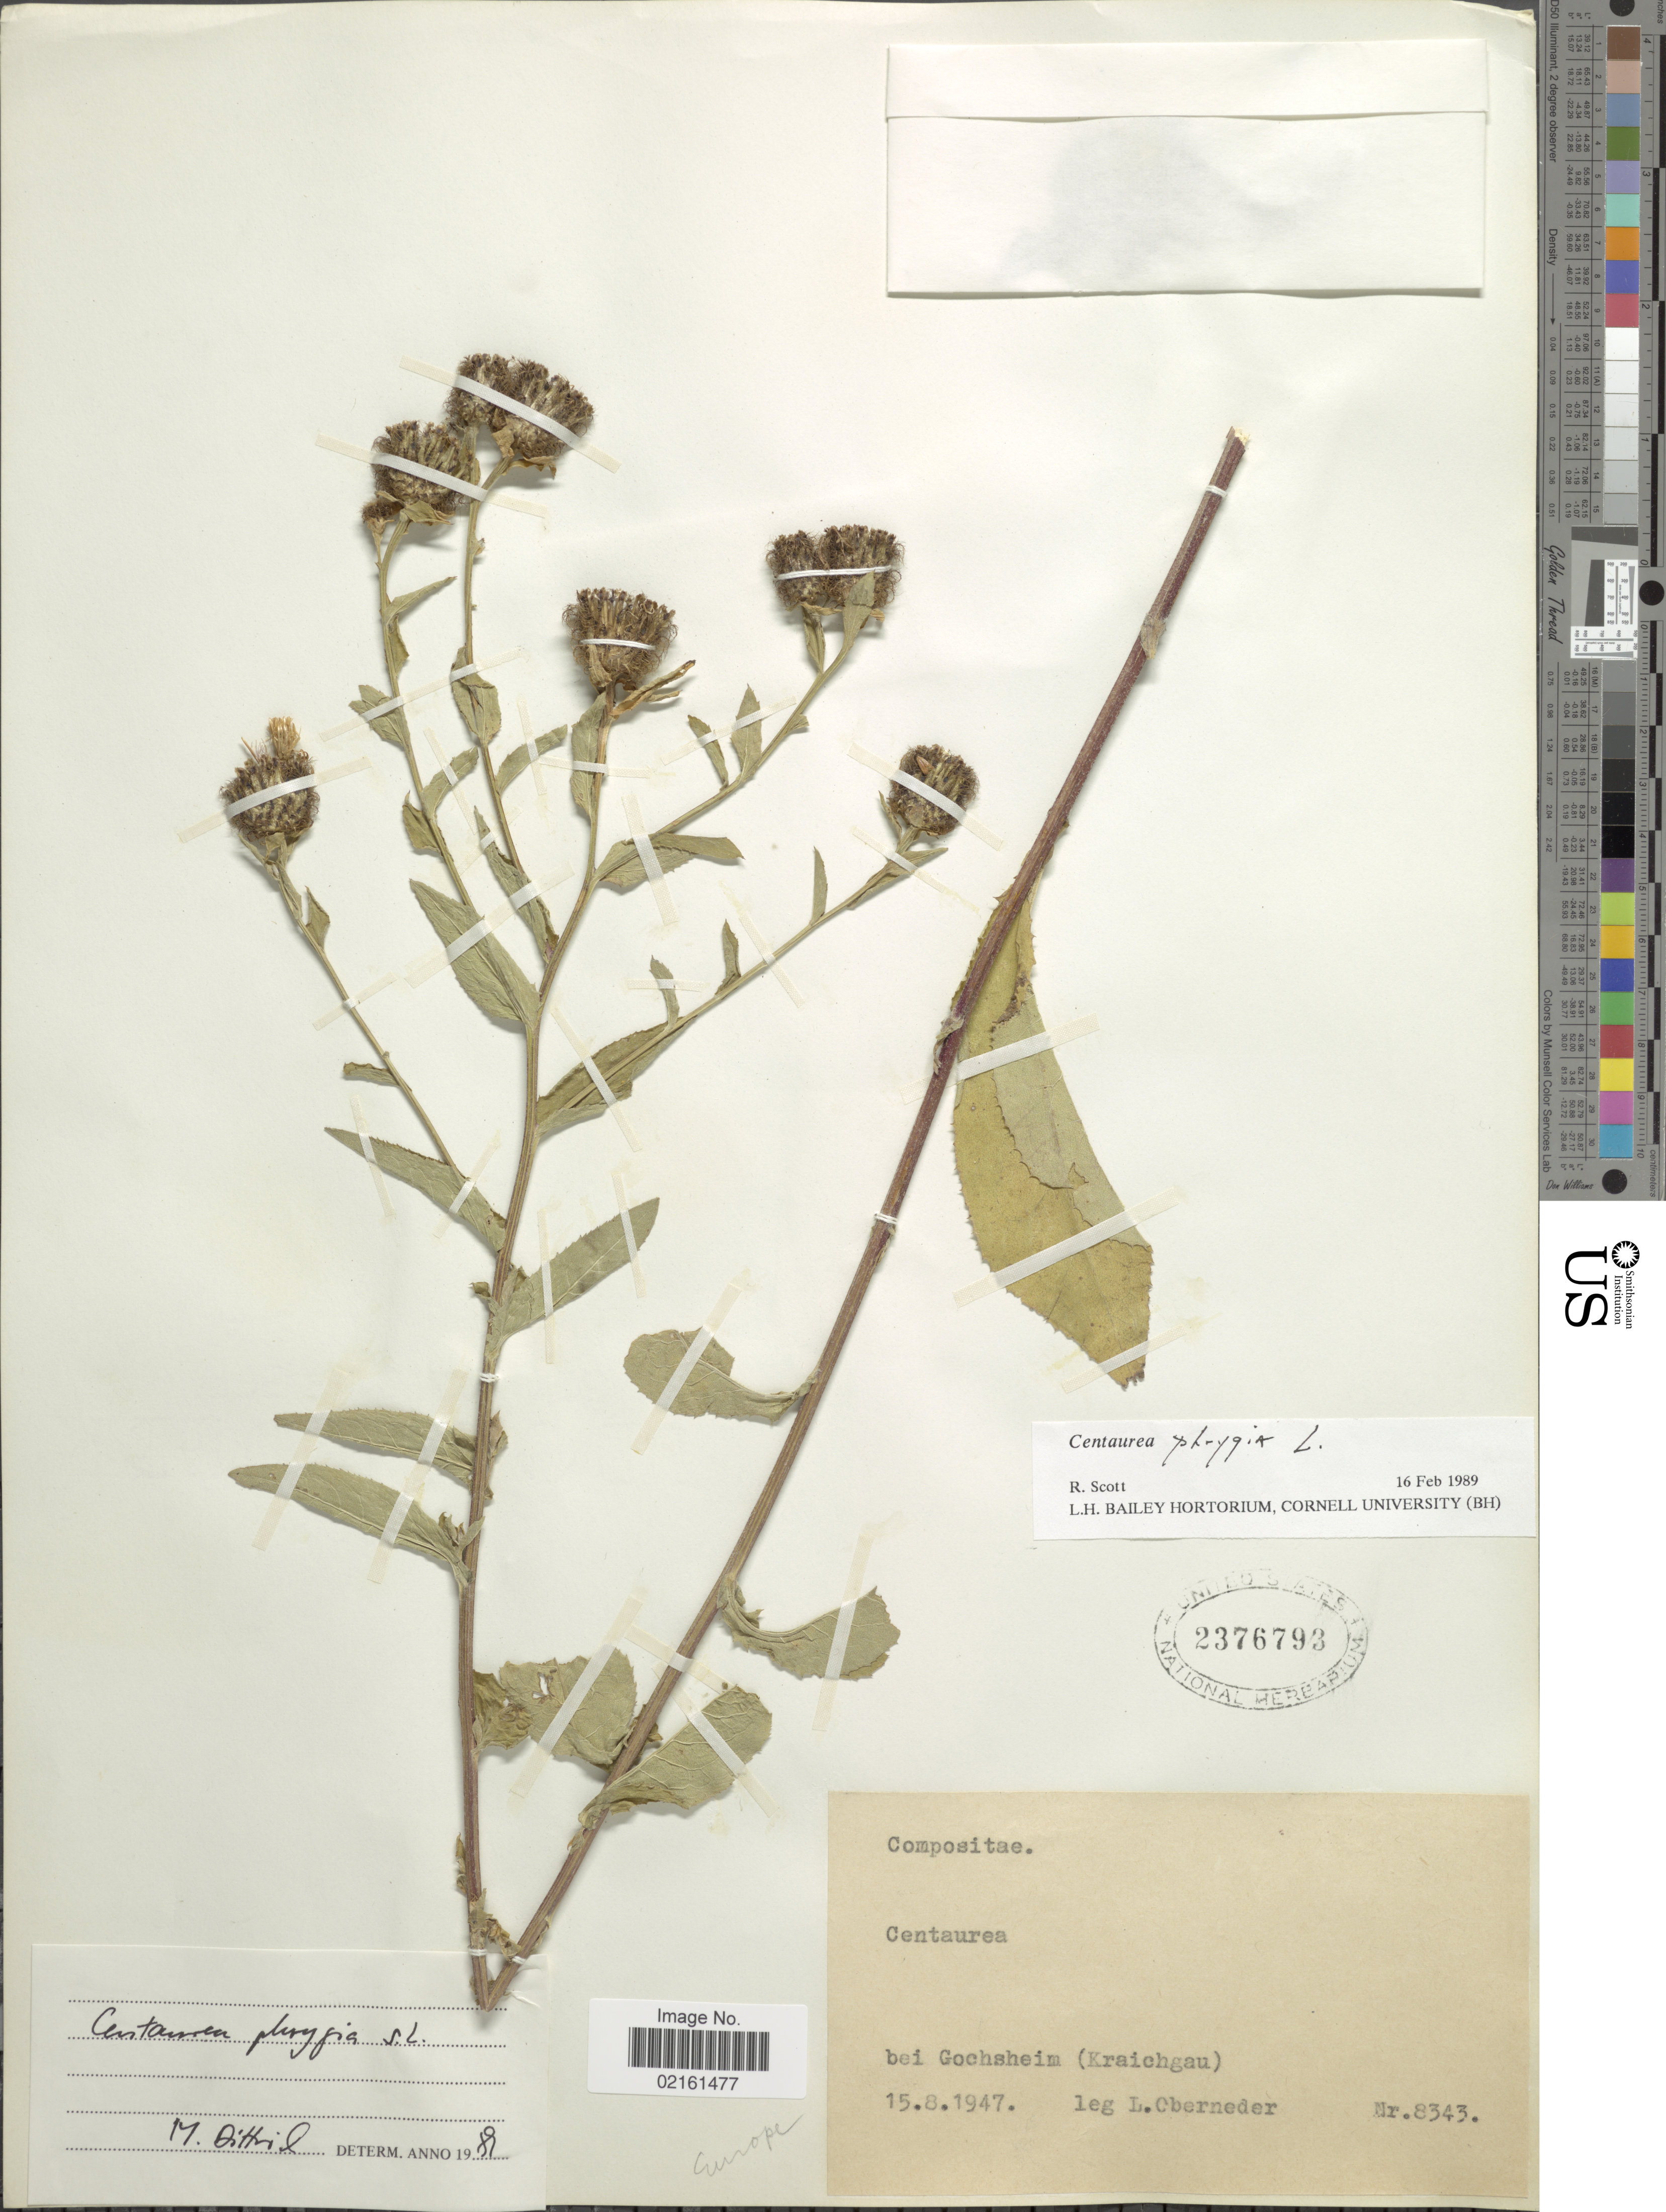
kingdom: Plantae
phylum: Tracheophyta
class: Magnoliopsida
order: Asterales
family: Asteraceae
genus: Centaurea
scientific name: Centaurea phrygia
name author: L.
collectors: L. Oberneder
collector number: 8343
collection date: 1947-08-15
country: Germany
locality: Bei Gochsheim (Kraichgau)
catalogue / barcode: US 2376793